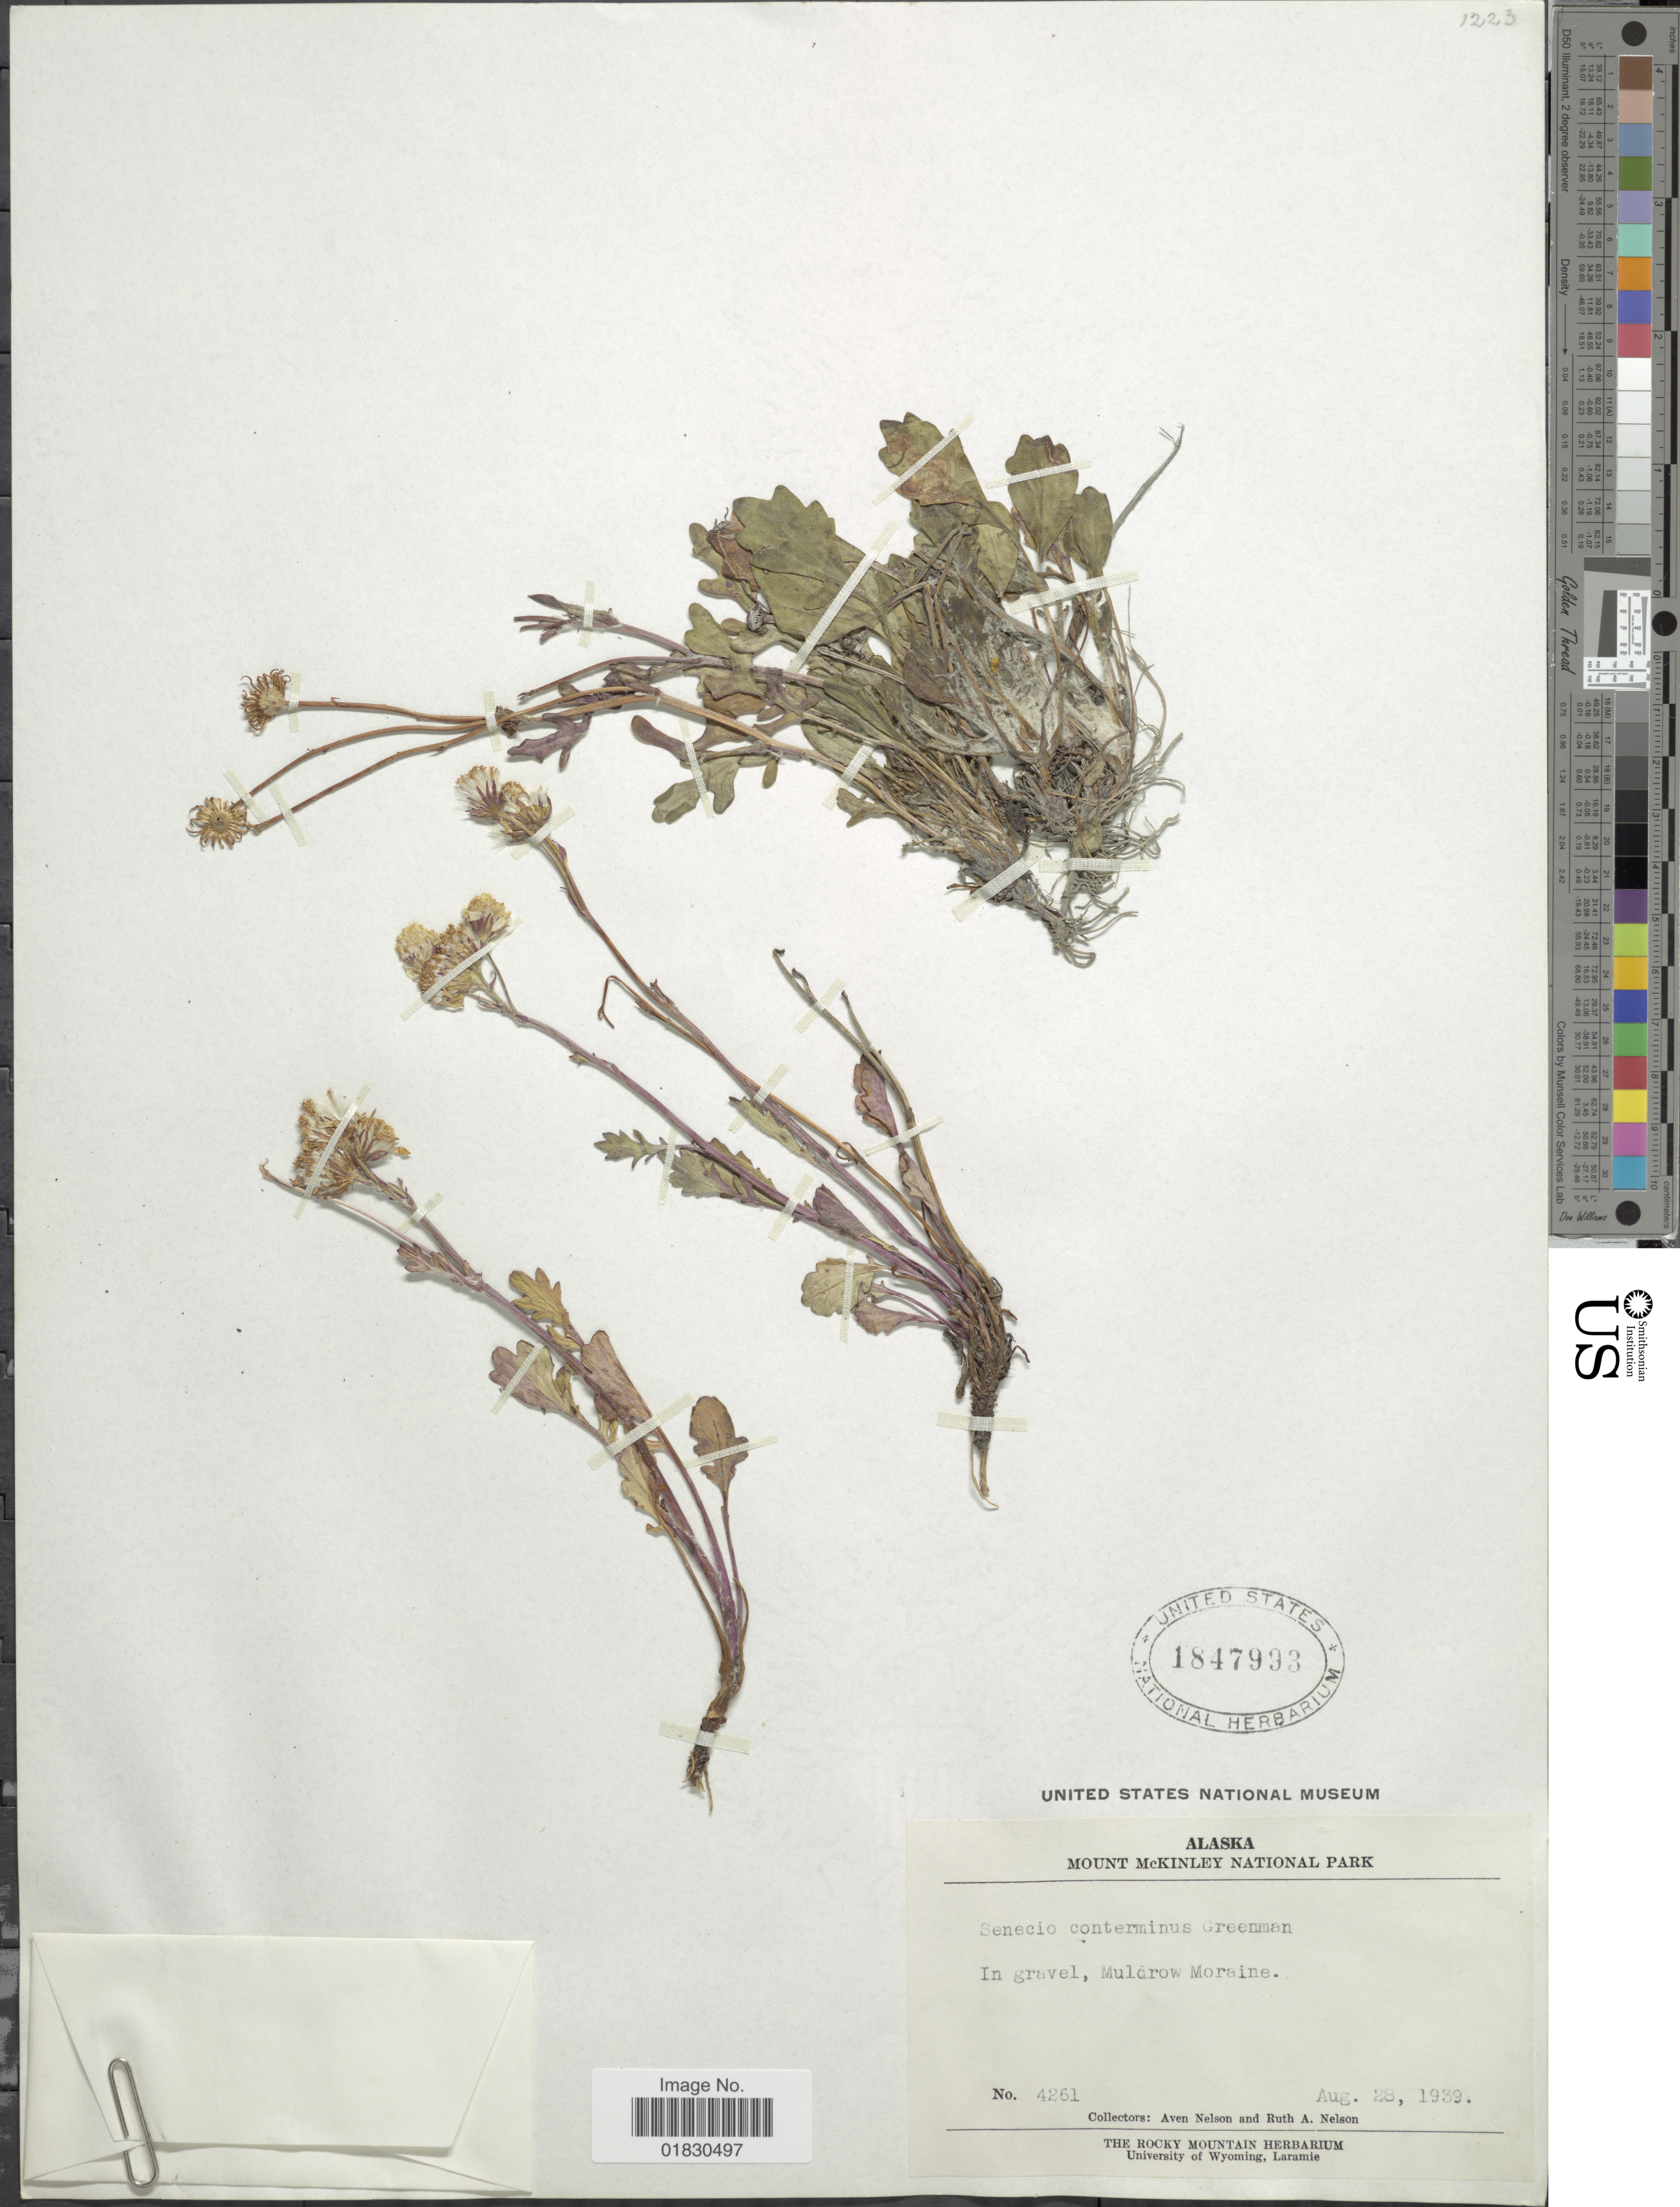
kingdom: Plantae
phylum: Tracheophyta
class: Magnoliopsida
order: Asterales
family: Asteraceae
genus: Packera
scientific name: Packera contermina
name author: (Greenm.) J.F. Bain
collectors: A. Nelson & R. A. Nelson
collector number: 4261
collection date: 1939-08-28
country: United States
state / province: Alaska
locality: Mount McKinley National Park, In gravel, Muldrow Moraine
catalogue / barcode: US 1847993